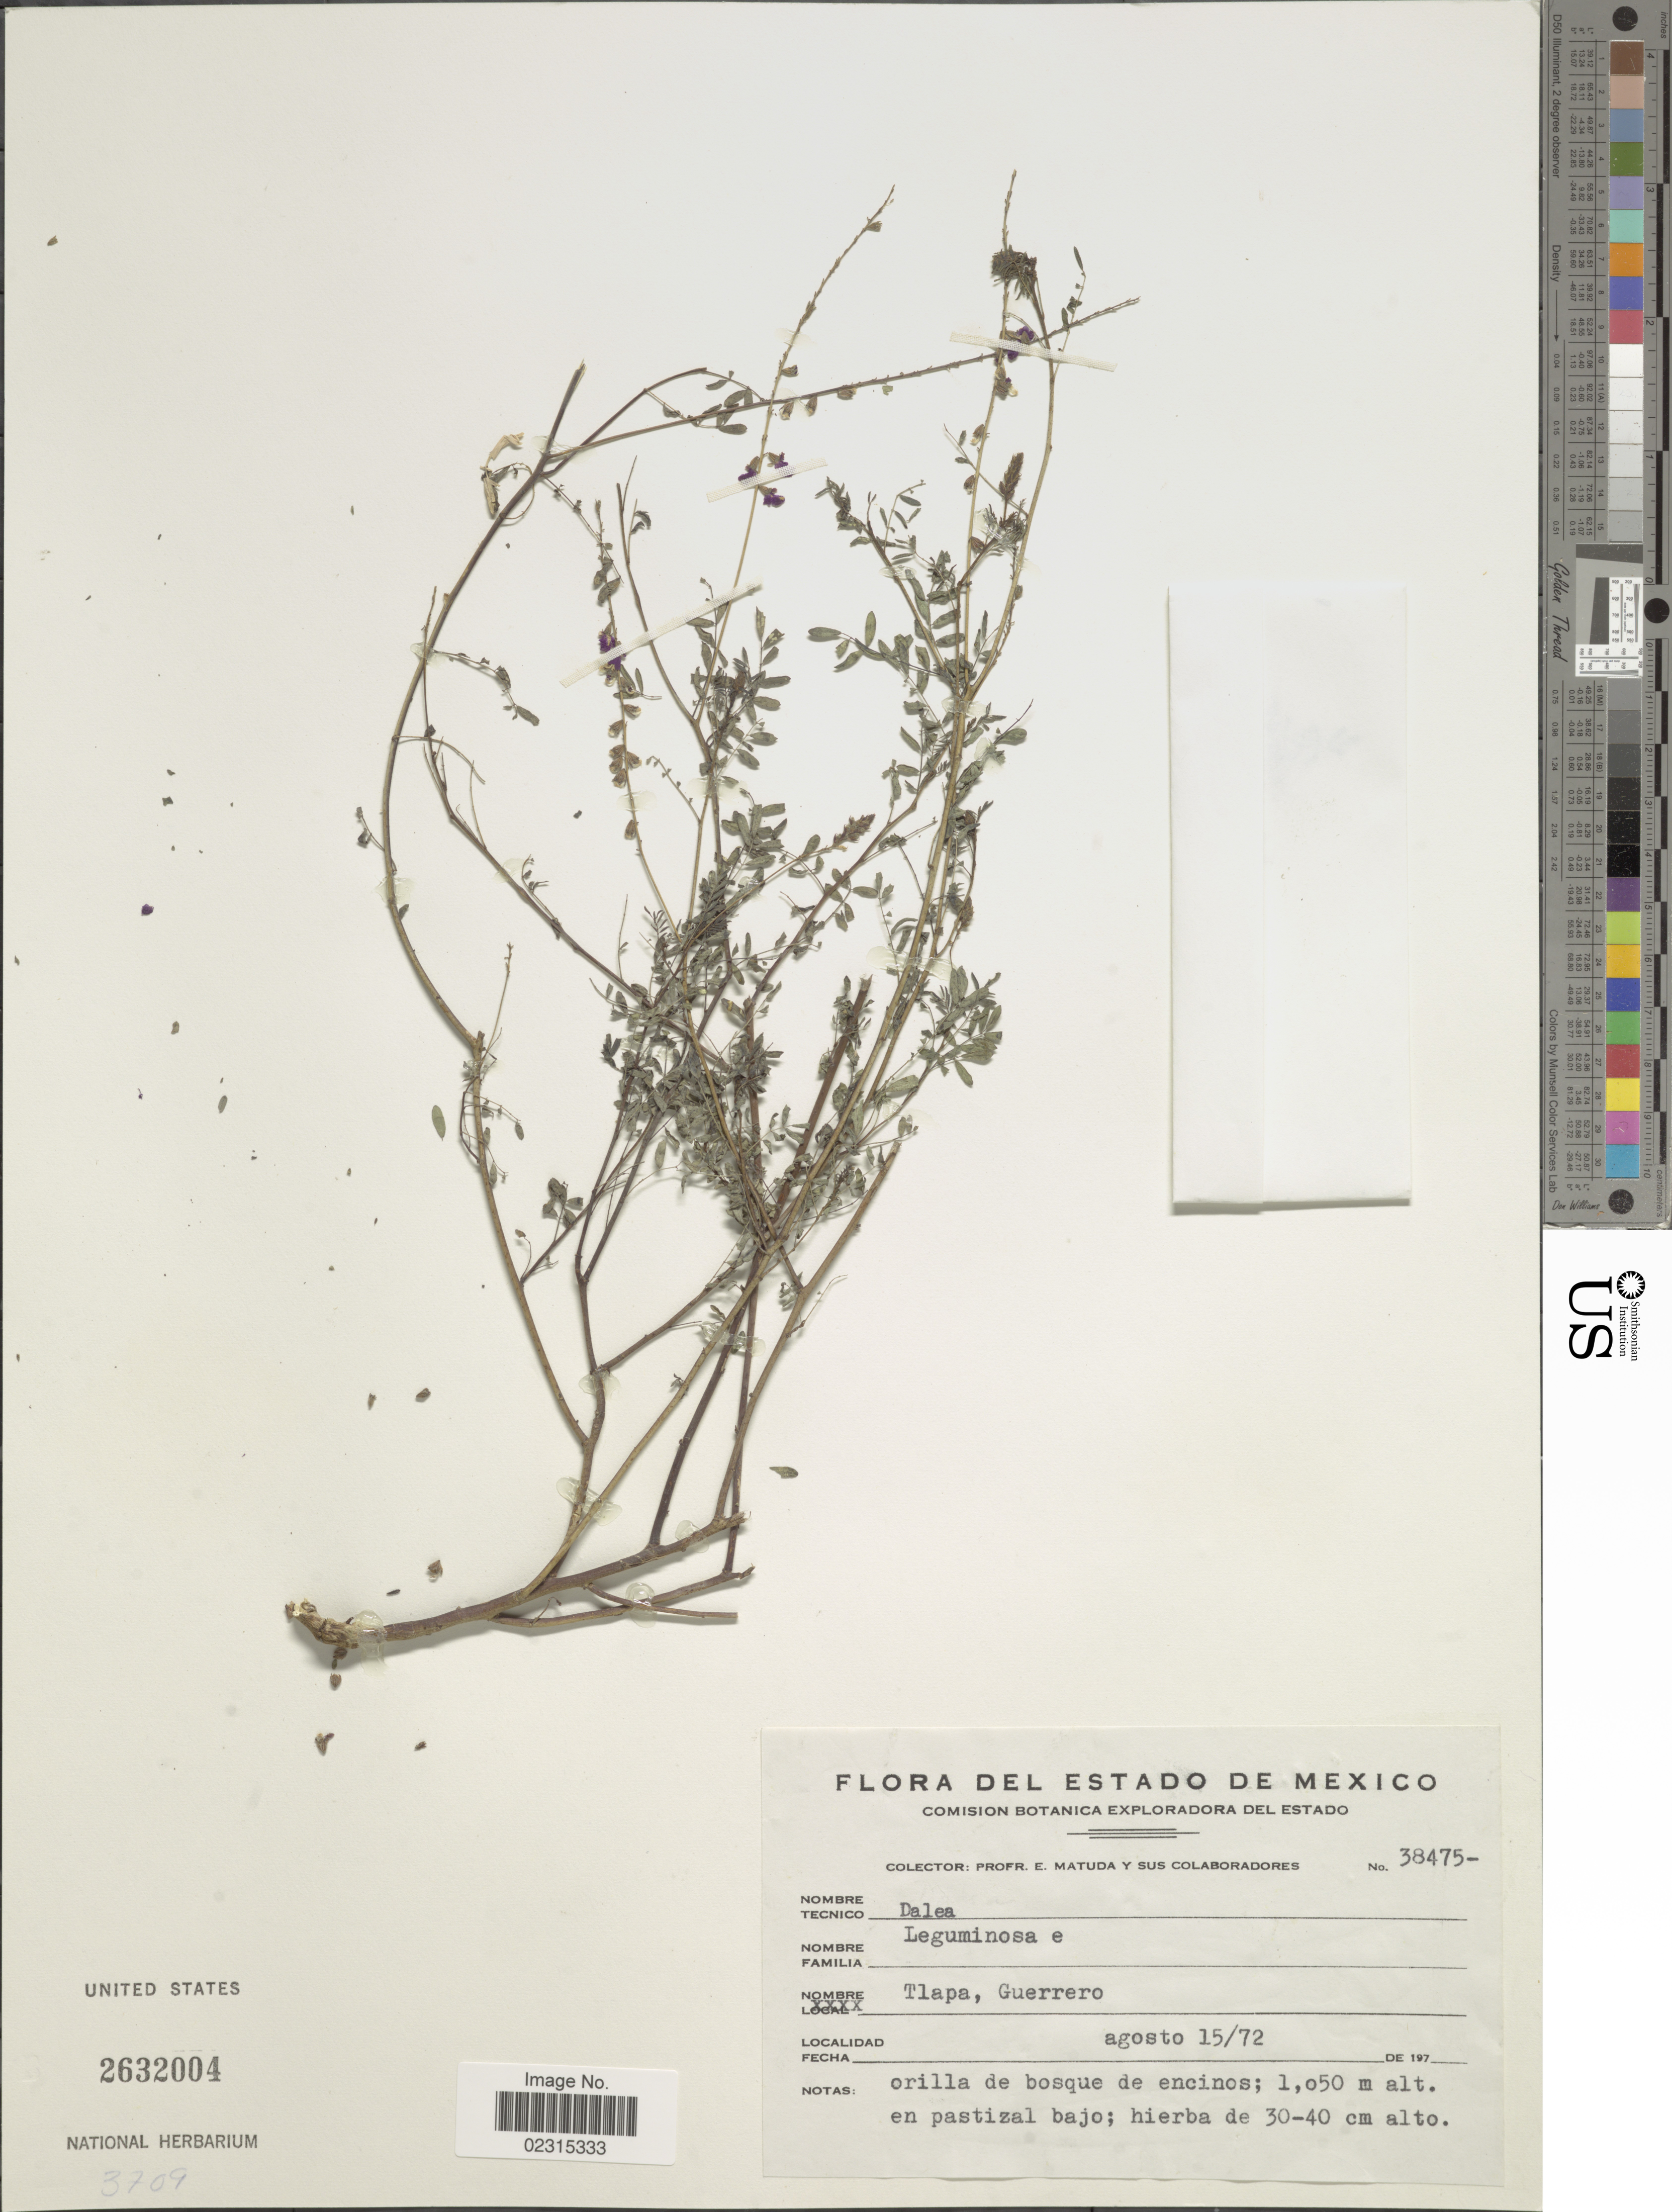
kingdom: Plantae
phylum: Tracheophyta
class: Magnoliopsida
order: Fabales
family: Fabaceae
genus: Marina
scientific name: Marina neglecta var. neglecta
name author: (B.L. Rob.) Barneby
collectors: E. Matuda & Sus Colaboradores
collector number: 38475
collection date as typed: Transcribed d/m/y: 15/8/72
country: Mexico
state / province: Guerrero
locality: Tlapa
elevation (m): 1.05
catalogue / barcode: US 2632004